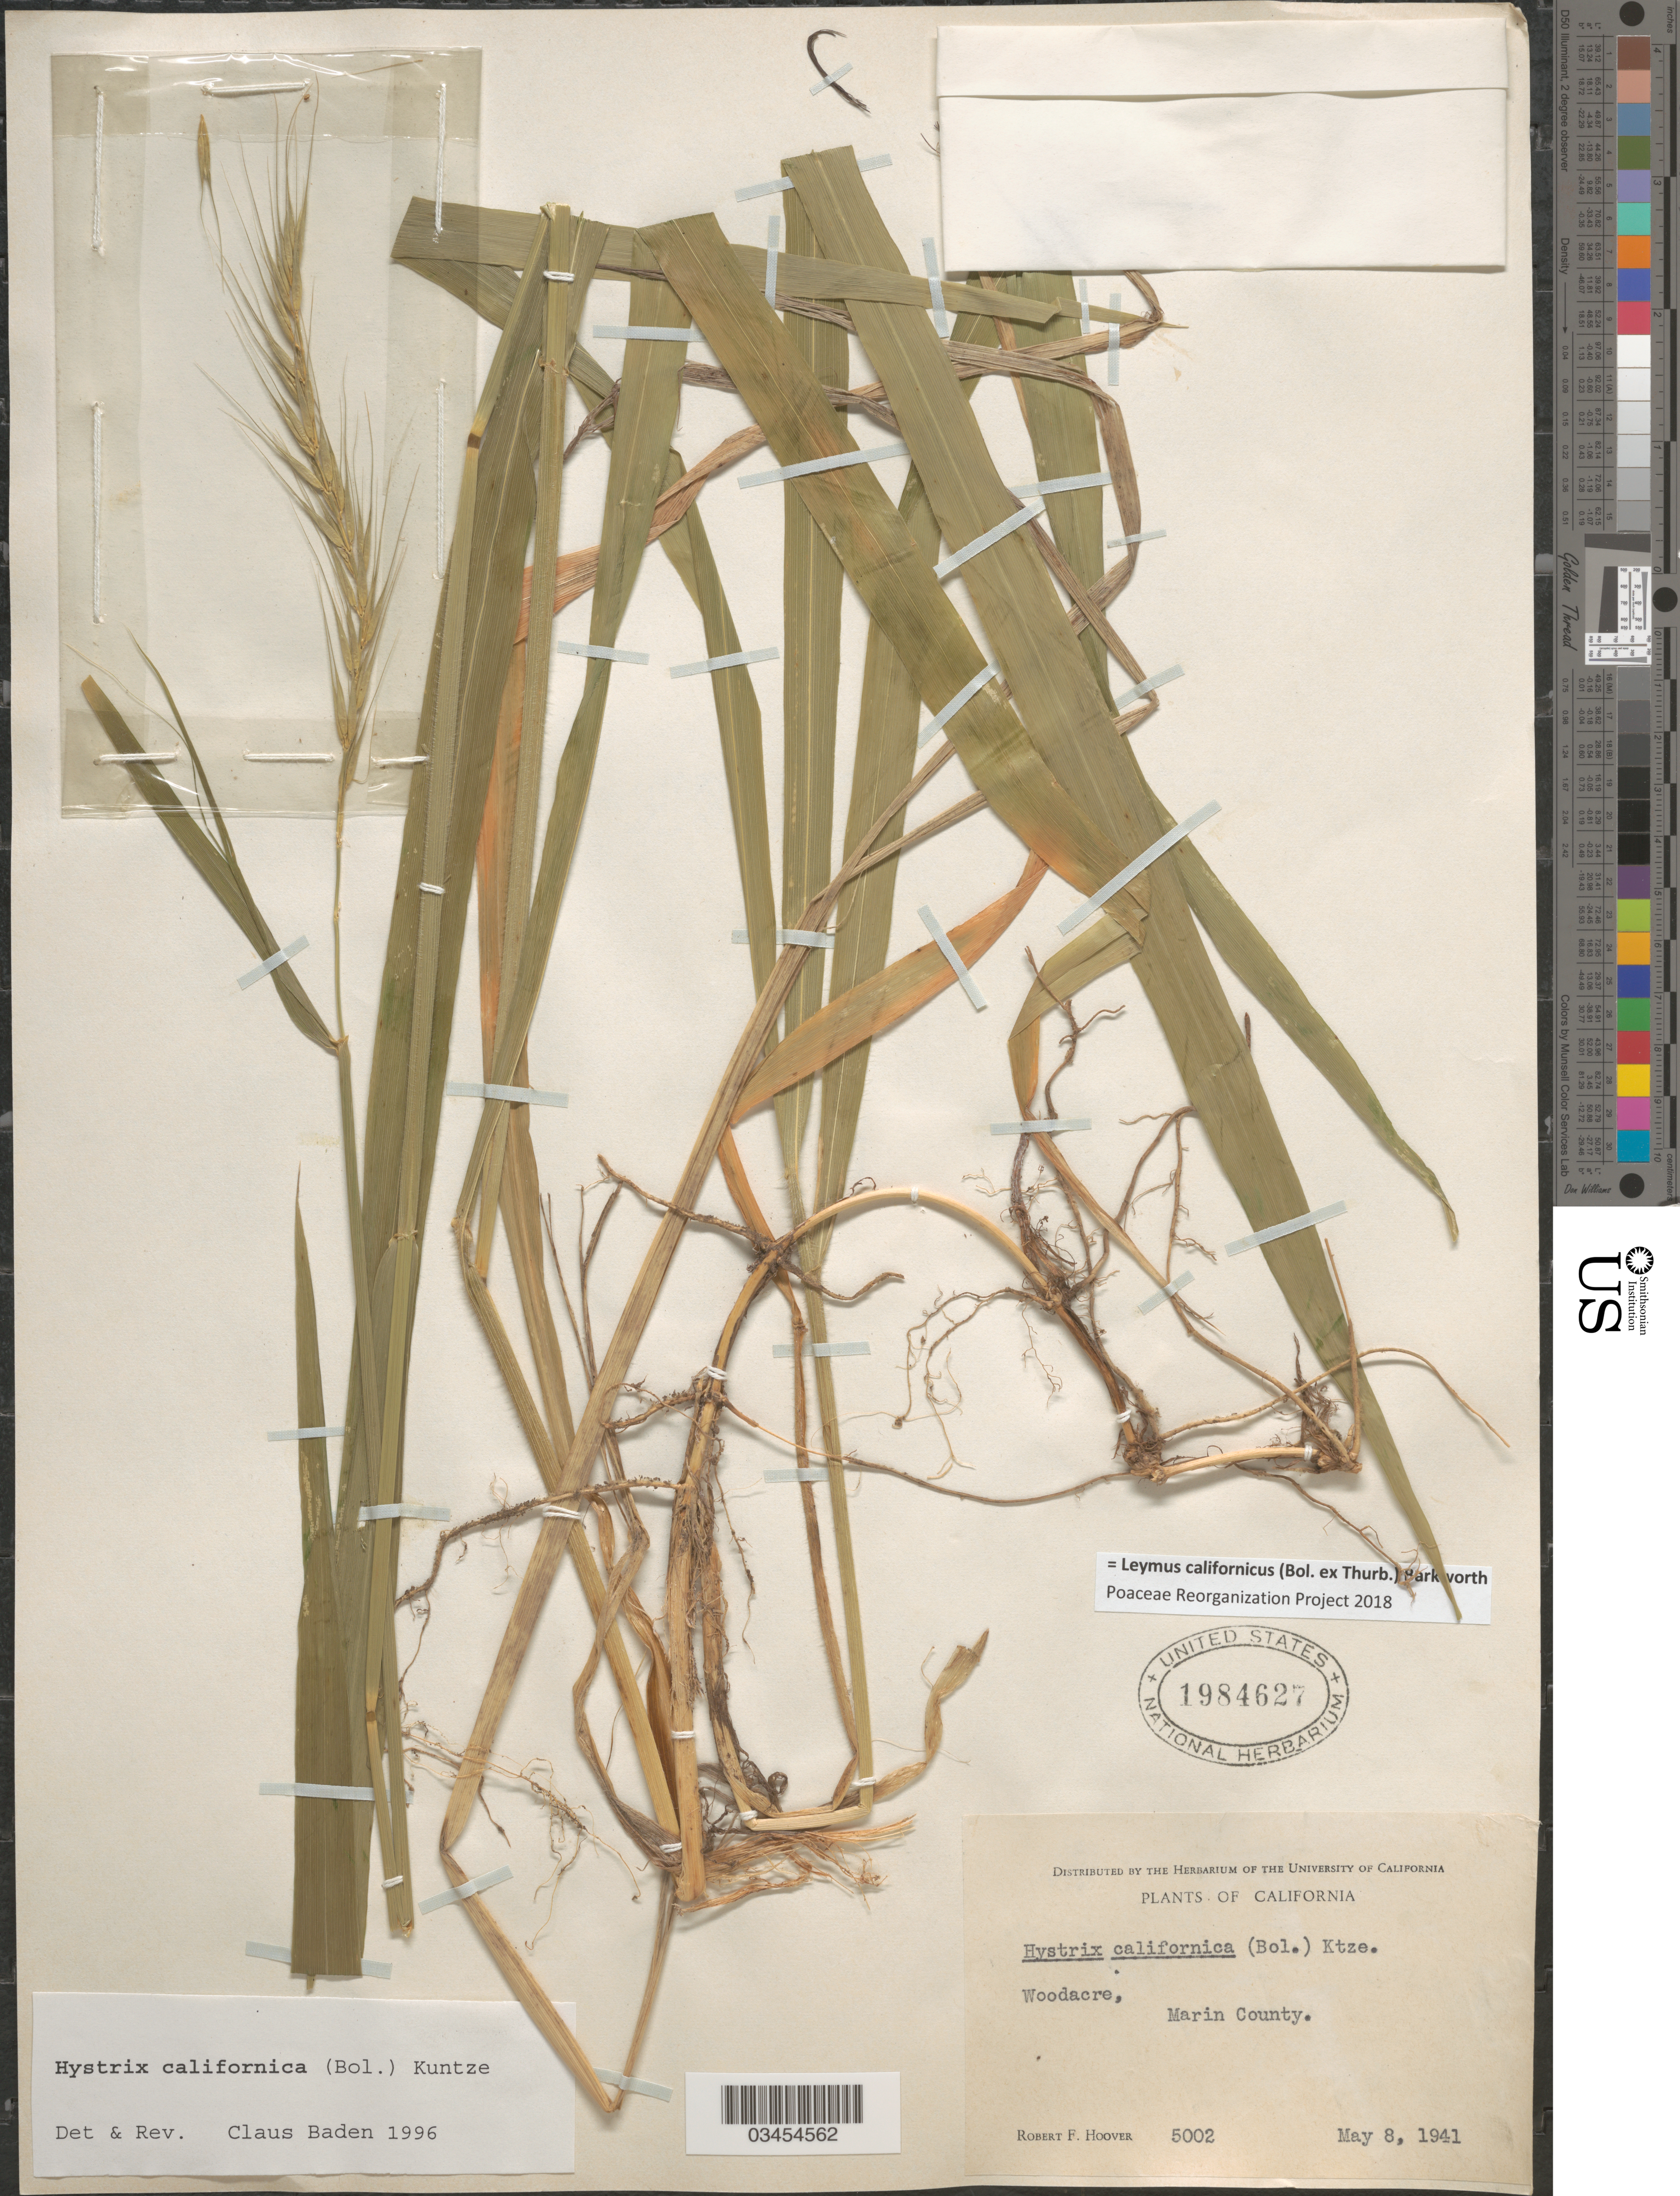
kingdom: Plantae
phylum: Tracheophyta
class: Liliopsida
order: Poales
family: Poaceae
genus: Leymus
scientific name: Leymus californicus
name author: (Bol. ex Thurb.) Barkworth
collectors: R. F. Hoover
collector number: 5002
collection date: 1941-05-08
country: United States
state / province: California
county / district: Marin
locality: Woodacre, Marin County.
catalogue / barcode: US 1984627